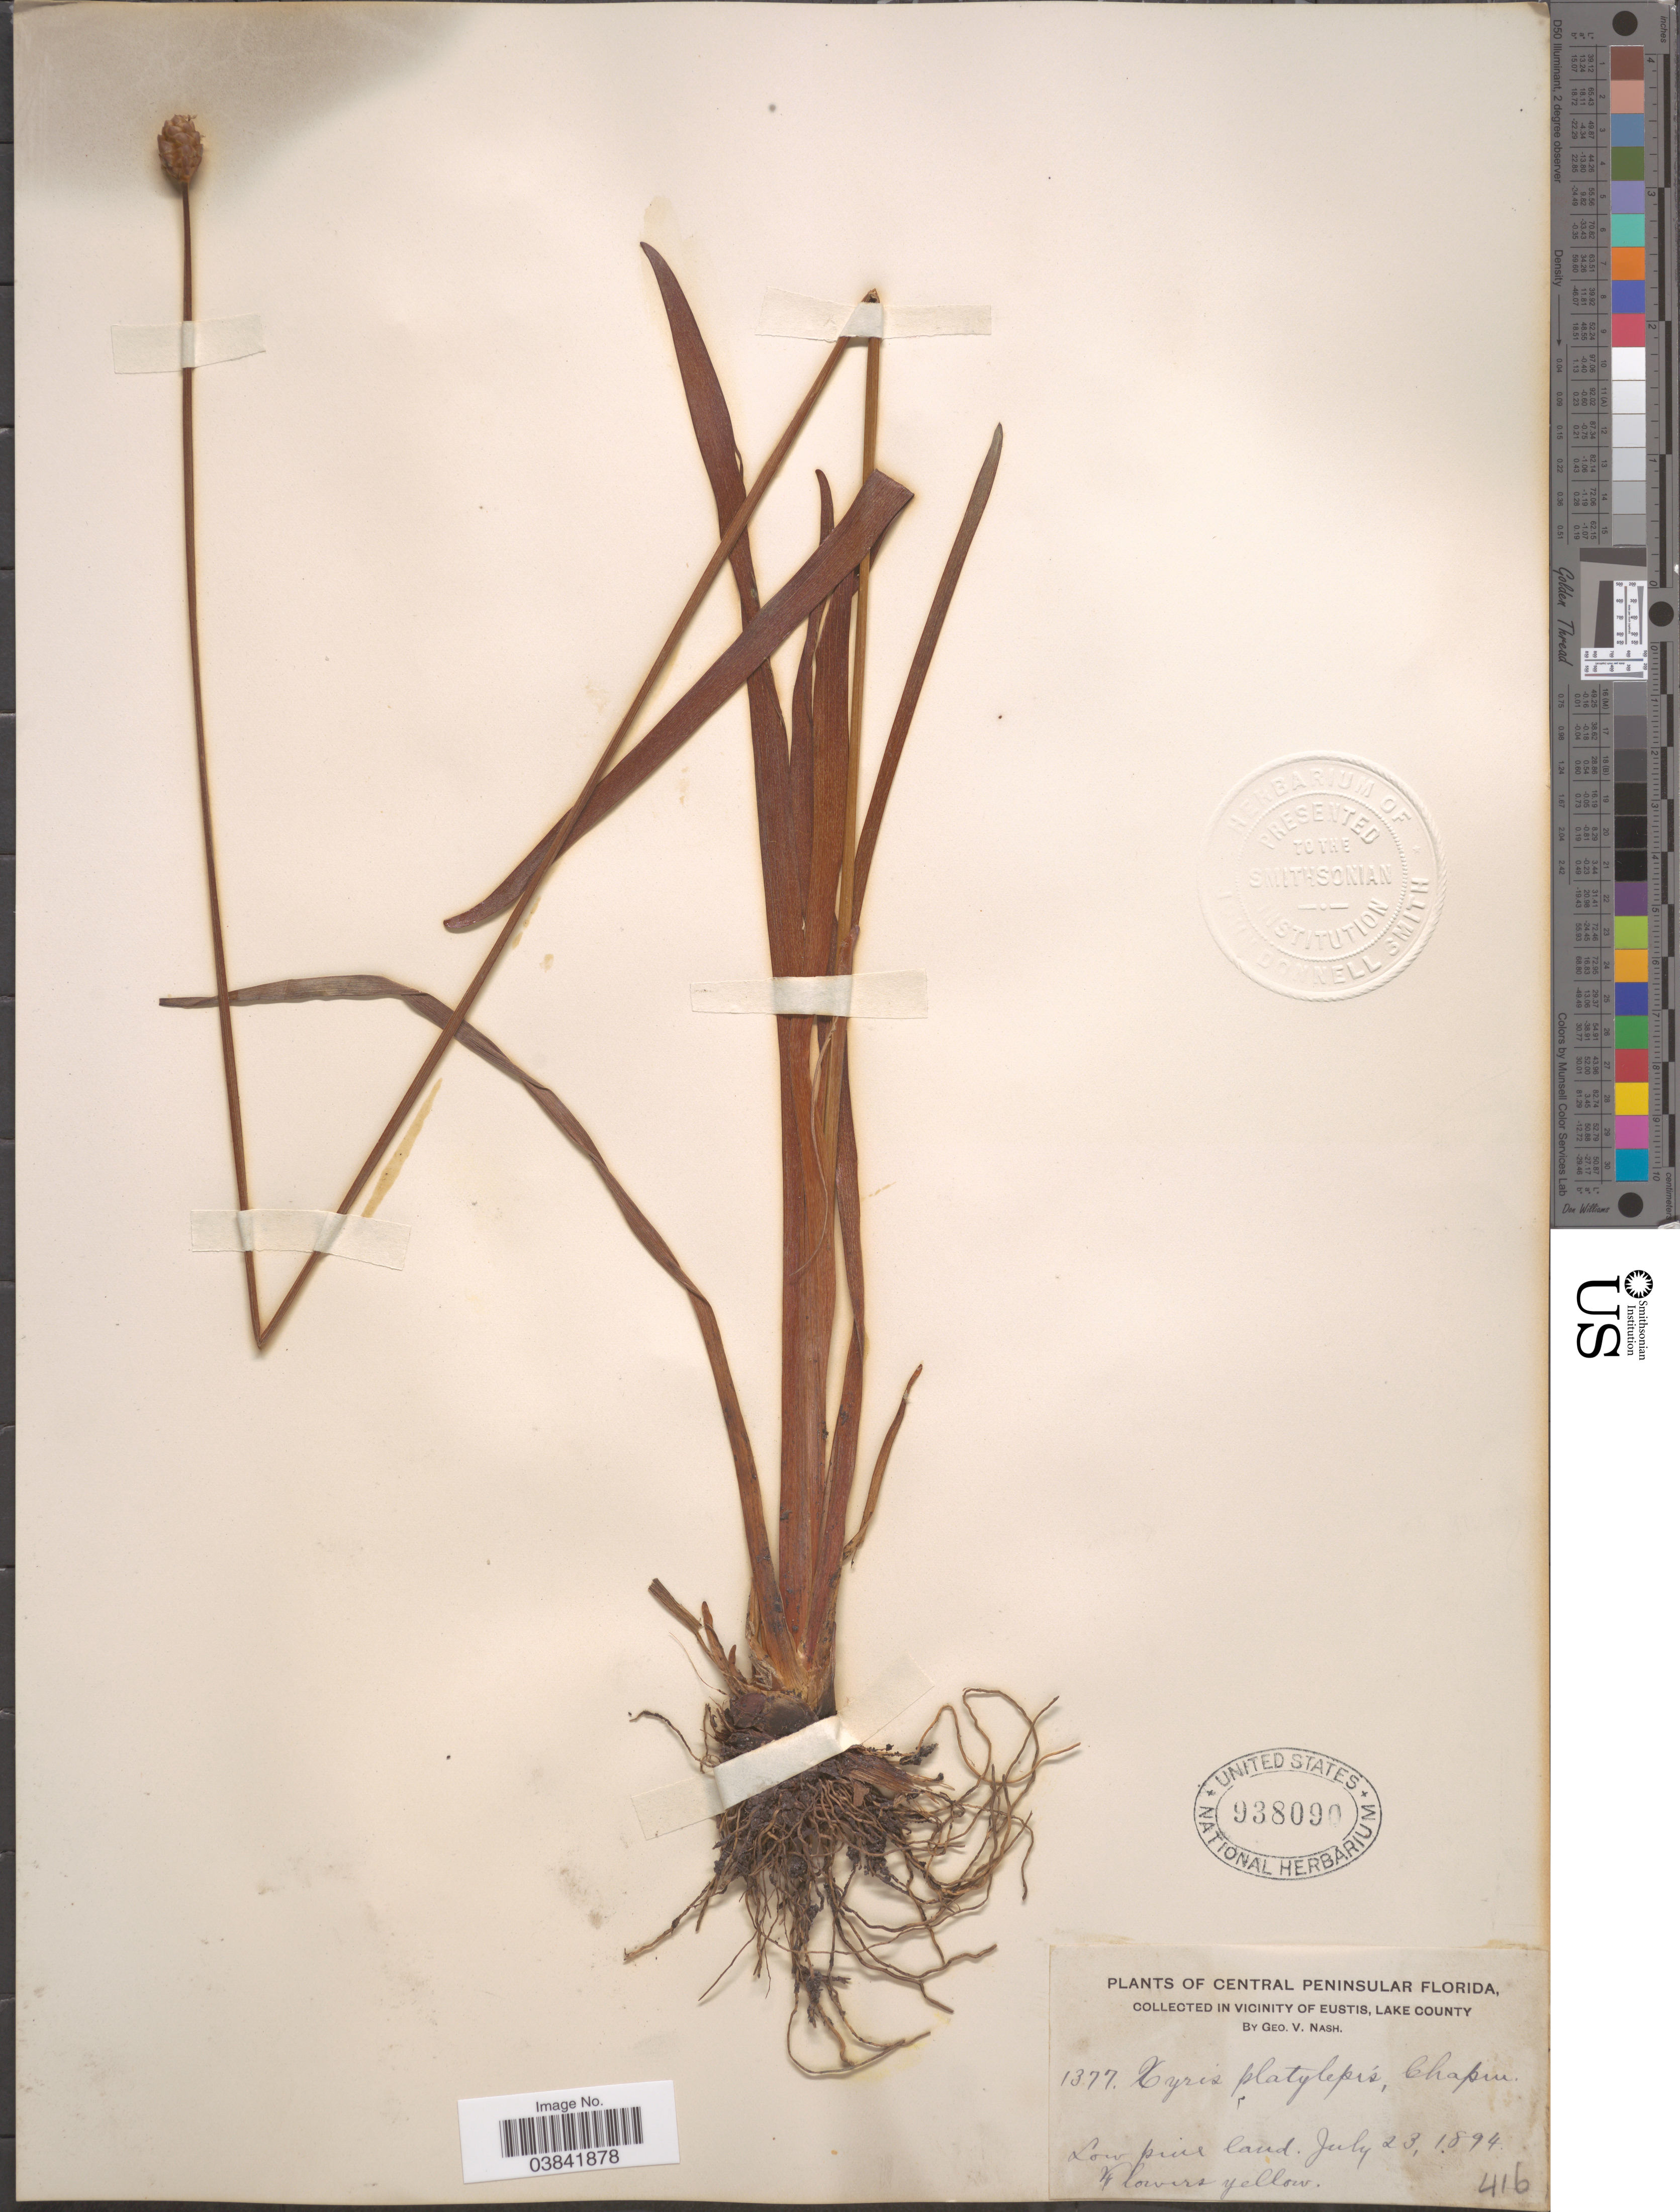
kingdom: Plantae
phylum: Tracheophyta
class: Liliopsida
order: Poales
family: Xyridaceae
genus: Xyris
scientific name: Xyris platylepis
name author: Chapm.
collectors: G. V. Nash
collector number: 416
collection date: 1894-07-23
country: United States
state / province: Florida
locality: Central Peninsular Florida, in vicinity of Eustis, Lake County.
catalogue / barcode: US 938090